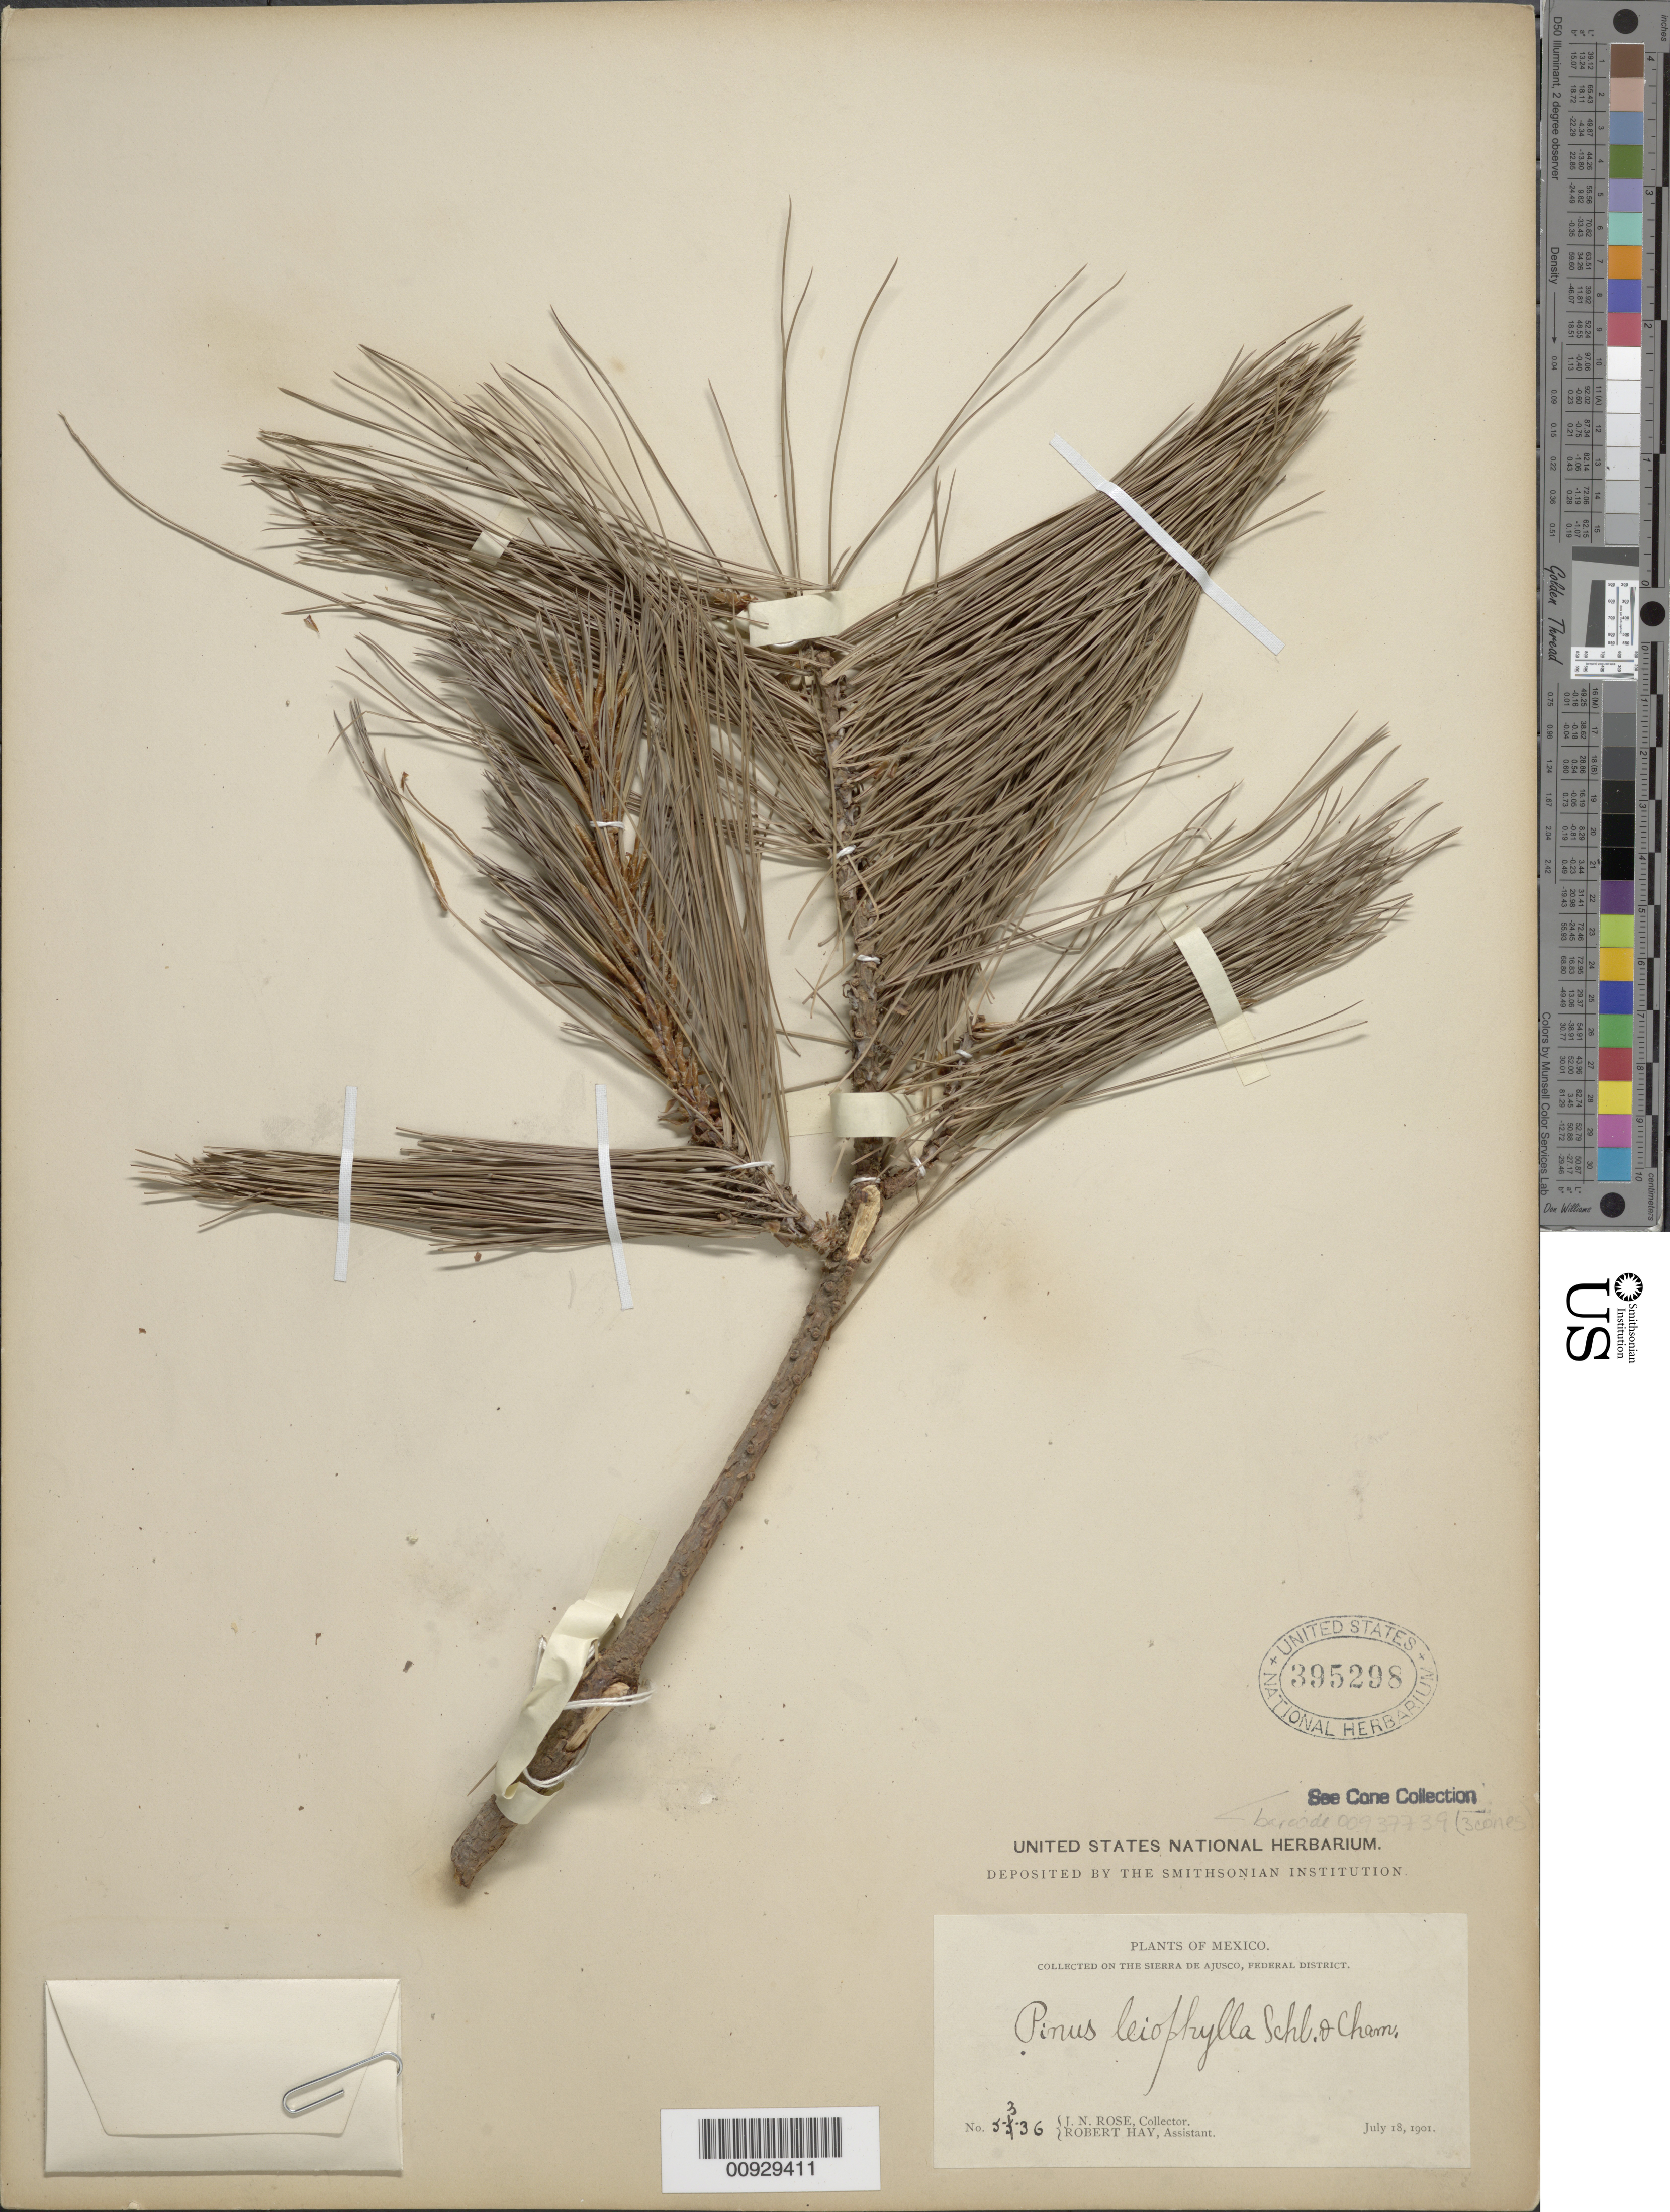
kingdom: Plantae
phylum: Tracheophyta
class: Pinopsida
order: Pinales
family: Pinaceae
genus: Pinus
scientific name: Pinus leiophylla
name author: Schiede ex Schltdl. & Cham.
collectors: J. N. Rose & R. Hay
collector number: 5336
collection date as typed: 18 Jul 1901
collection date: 1901-07-18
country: Mexico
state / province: Distrito Federal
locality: Sierra de Ajusco.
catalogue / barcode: US 395298